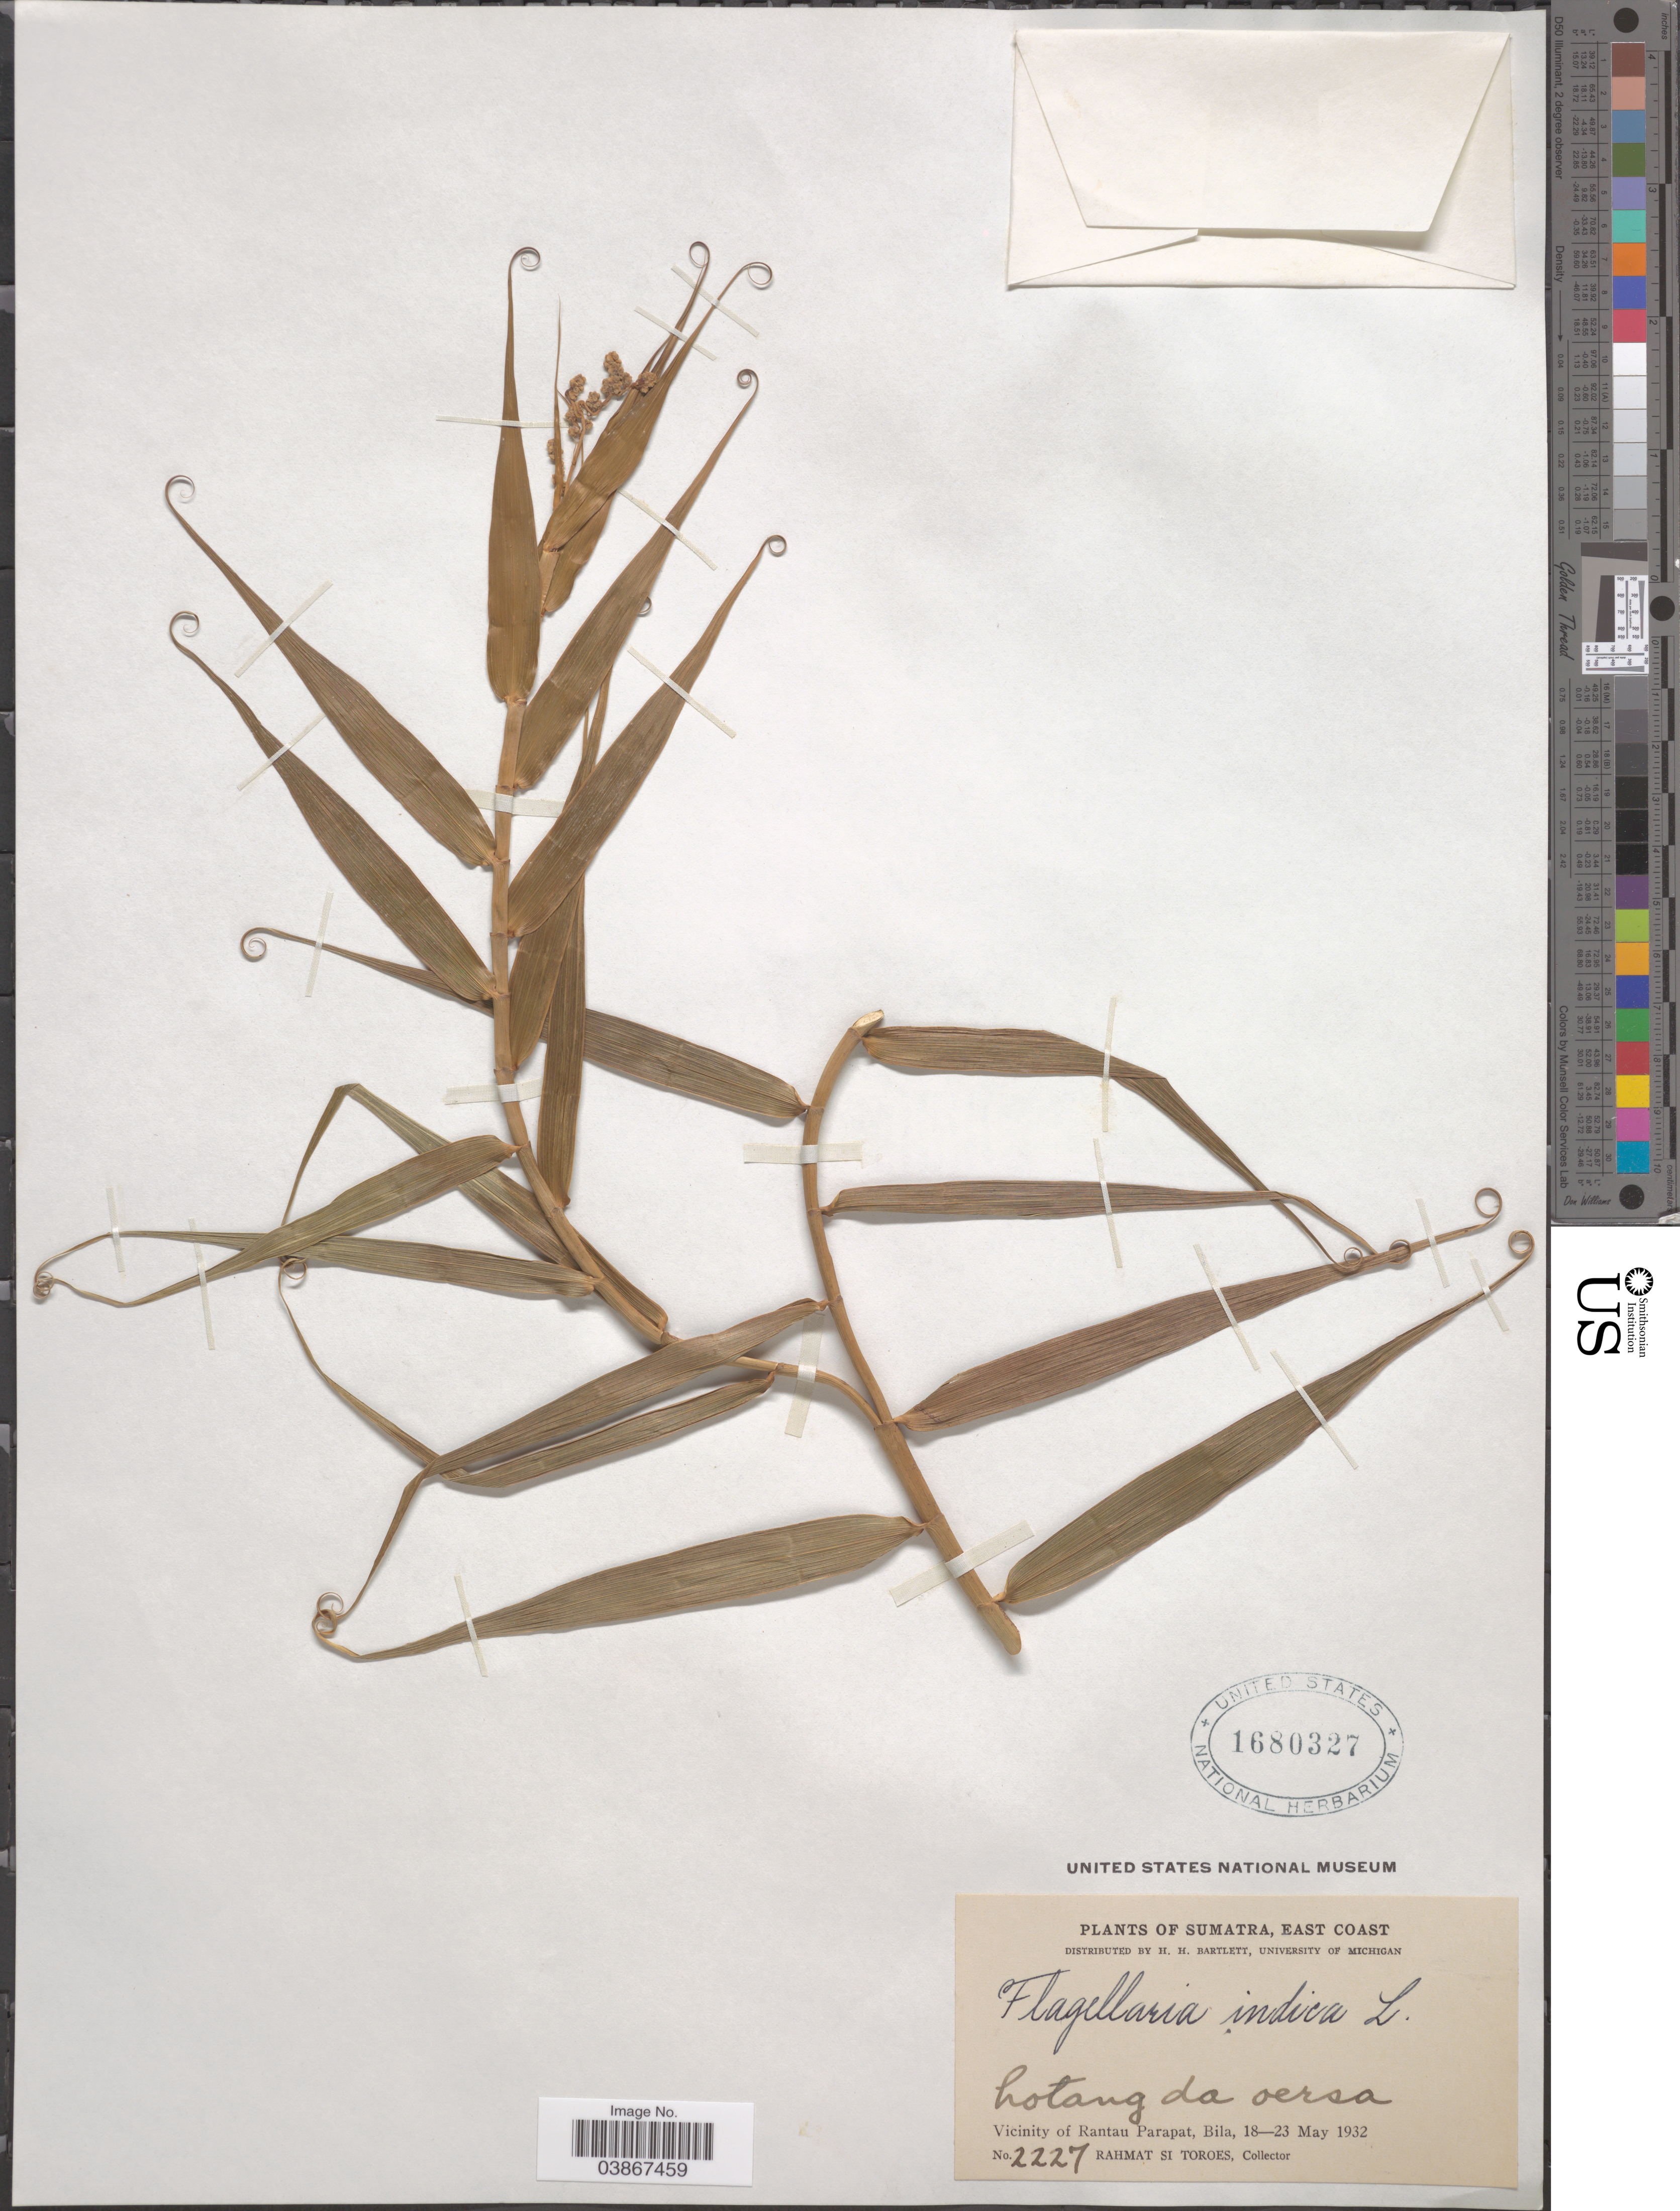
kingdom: Plantae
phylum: Tracheophyta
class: Liliopsida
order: Poales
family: Flagellariaceae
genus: Flagellaria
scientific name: Flagellaria indica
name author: L.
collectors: Rahmat Si Boeea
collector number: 2227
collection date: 1932-05-18/1932-05-23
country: Indonesia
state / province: Sumatra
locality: East Coast. Vicinity of Rantau Parapat, Bila.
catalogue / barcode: US 1680327